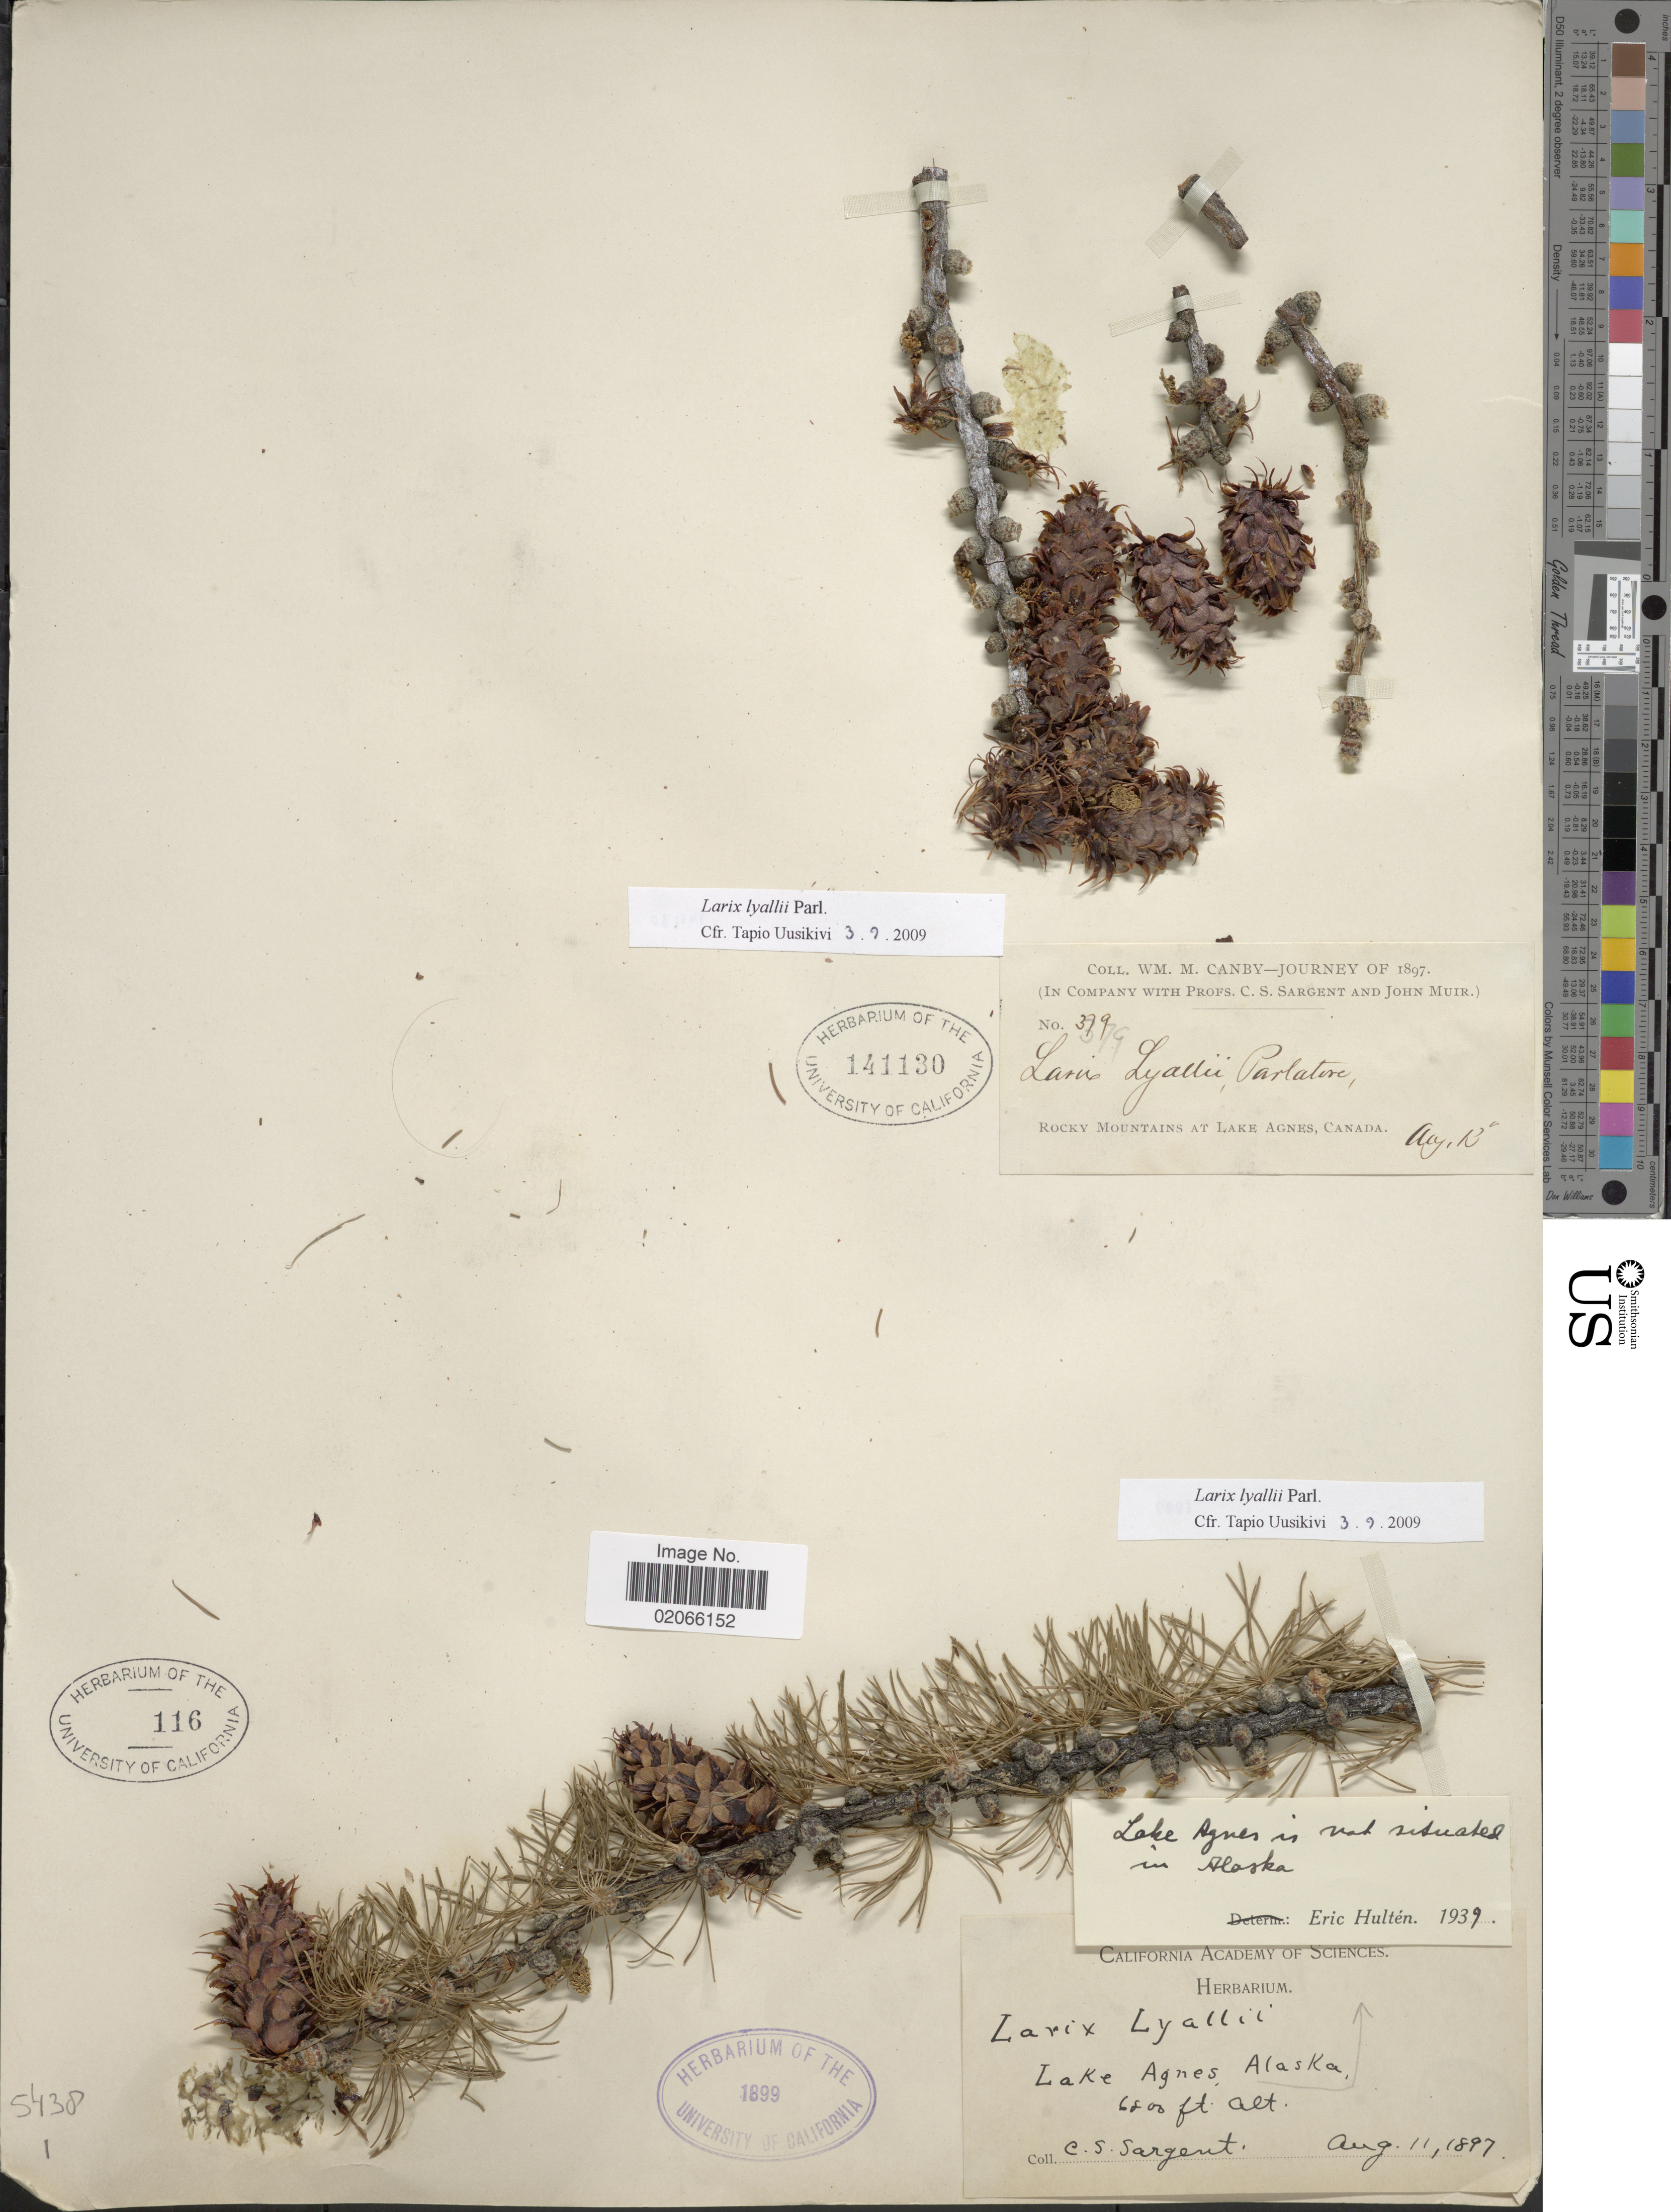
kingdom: Plantae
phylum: Tracheophyta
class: Pinopsida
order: Pinales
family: Pinaceae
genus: Larix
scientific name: Larix lyallii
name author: Parl.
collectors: W. M. Canby, C. S. Sargent & J. Muir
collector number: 379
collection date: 1897-08-13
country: Canada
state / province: Alberta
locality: Rocky Mountains at Lake Agnes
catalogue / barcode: US 141130